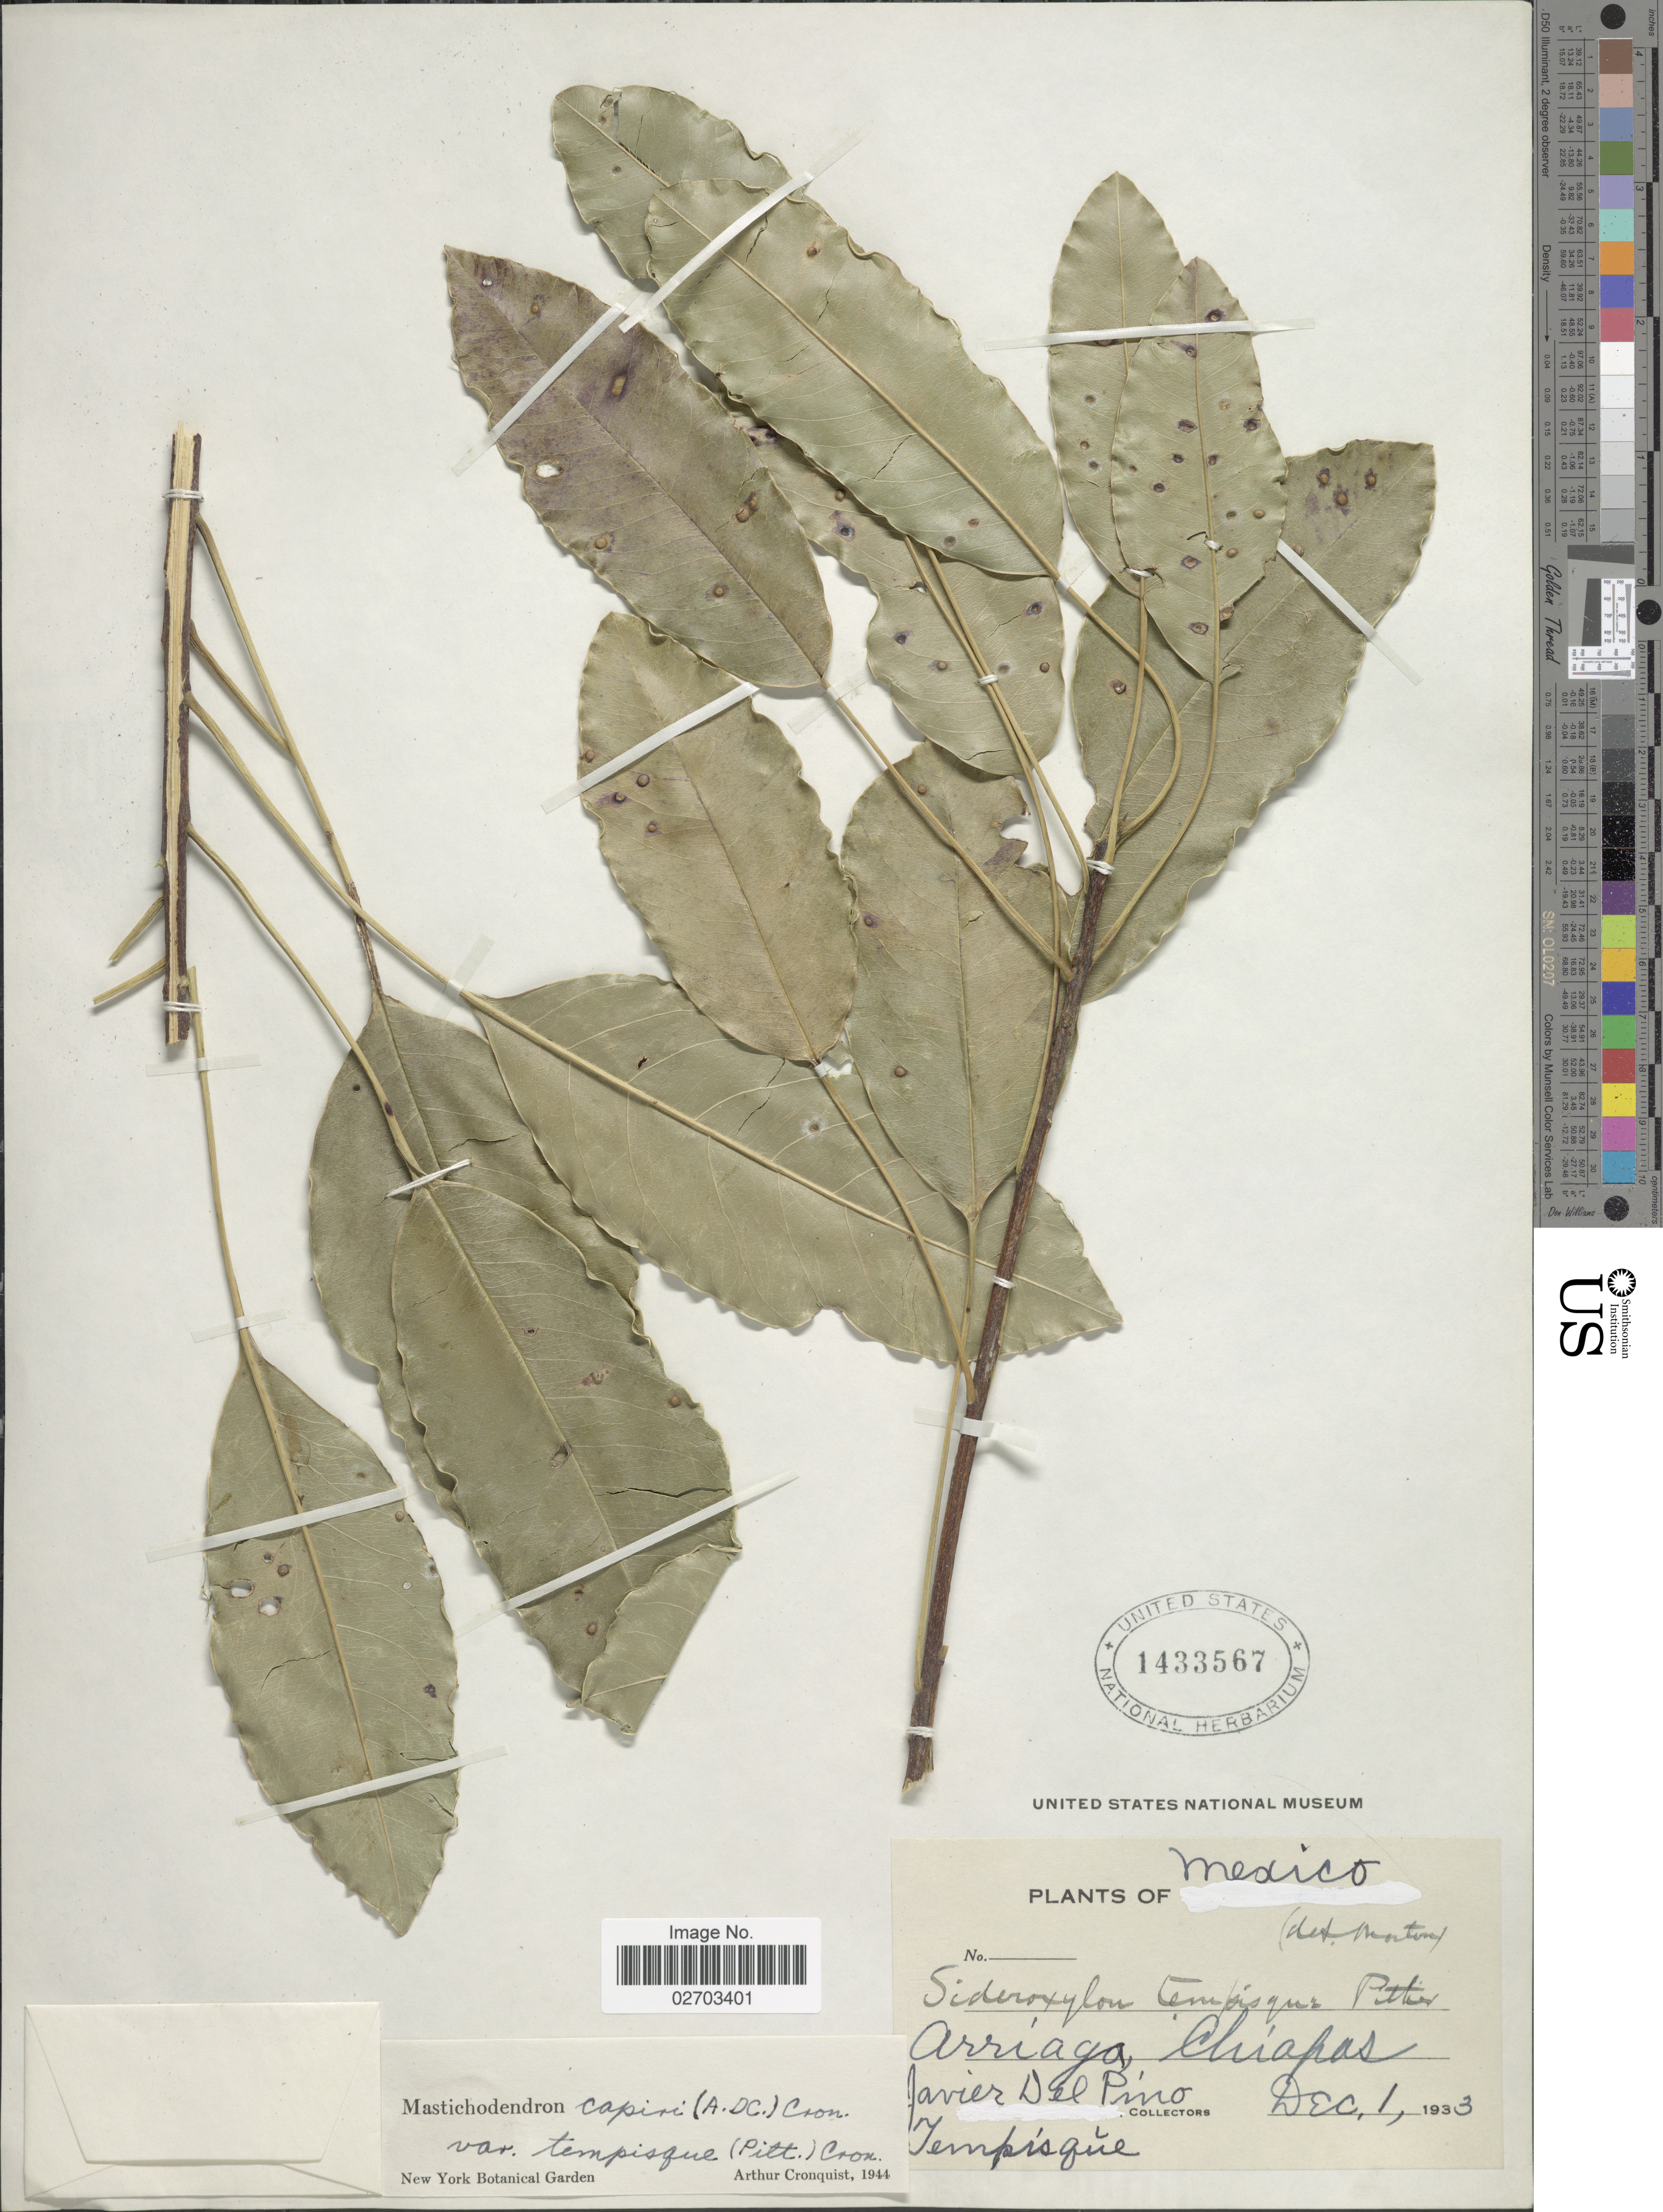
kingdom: Plantae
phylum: Tracheophyta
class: Magnoliopsida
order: Ericales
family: Sapotaceae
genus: Sideroxylon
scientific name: Sideroxylon capiri subsp. tempisque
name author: (Pittier) T.D. Penn.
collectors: J. Del Pino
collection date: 1933-12-01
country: Mexico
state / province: Chiapas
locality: Arriago, Tempisque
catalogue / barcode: US 1433567